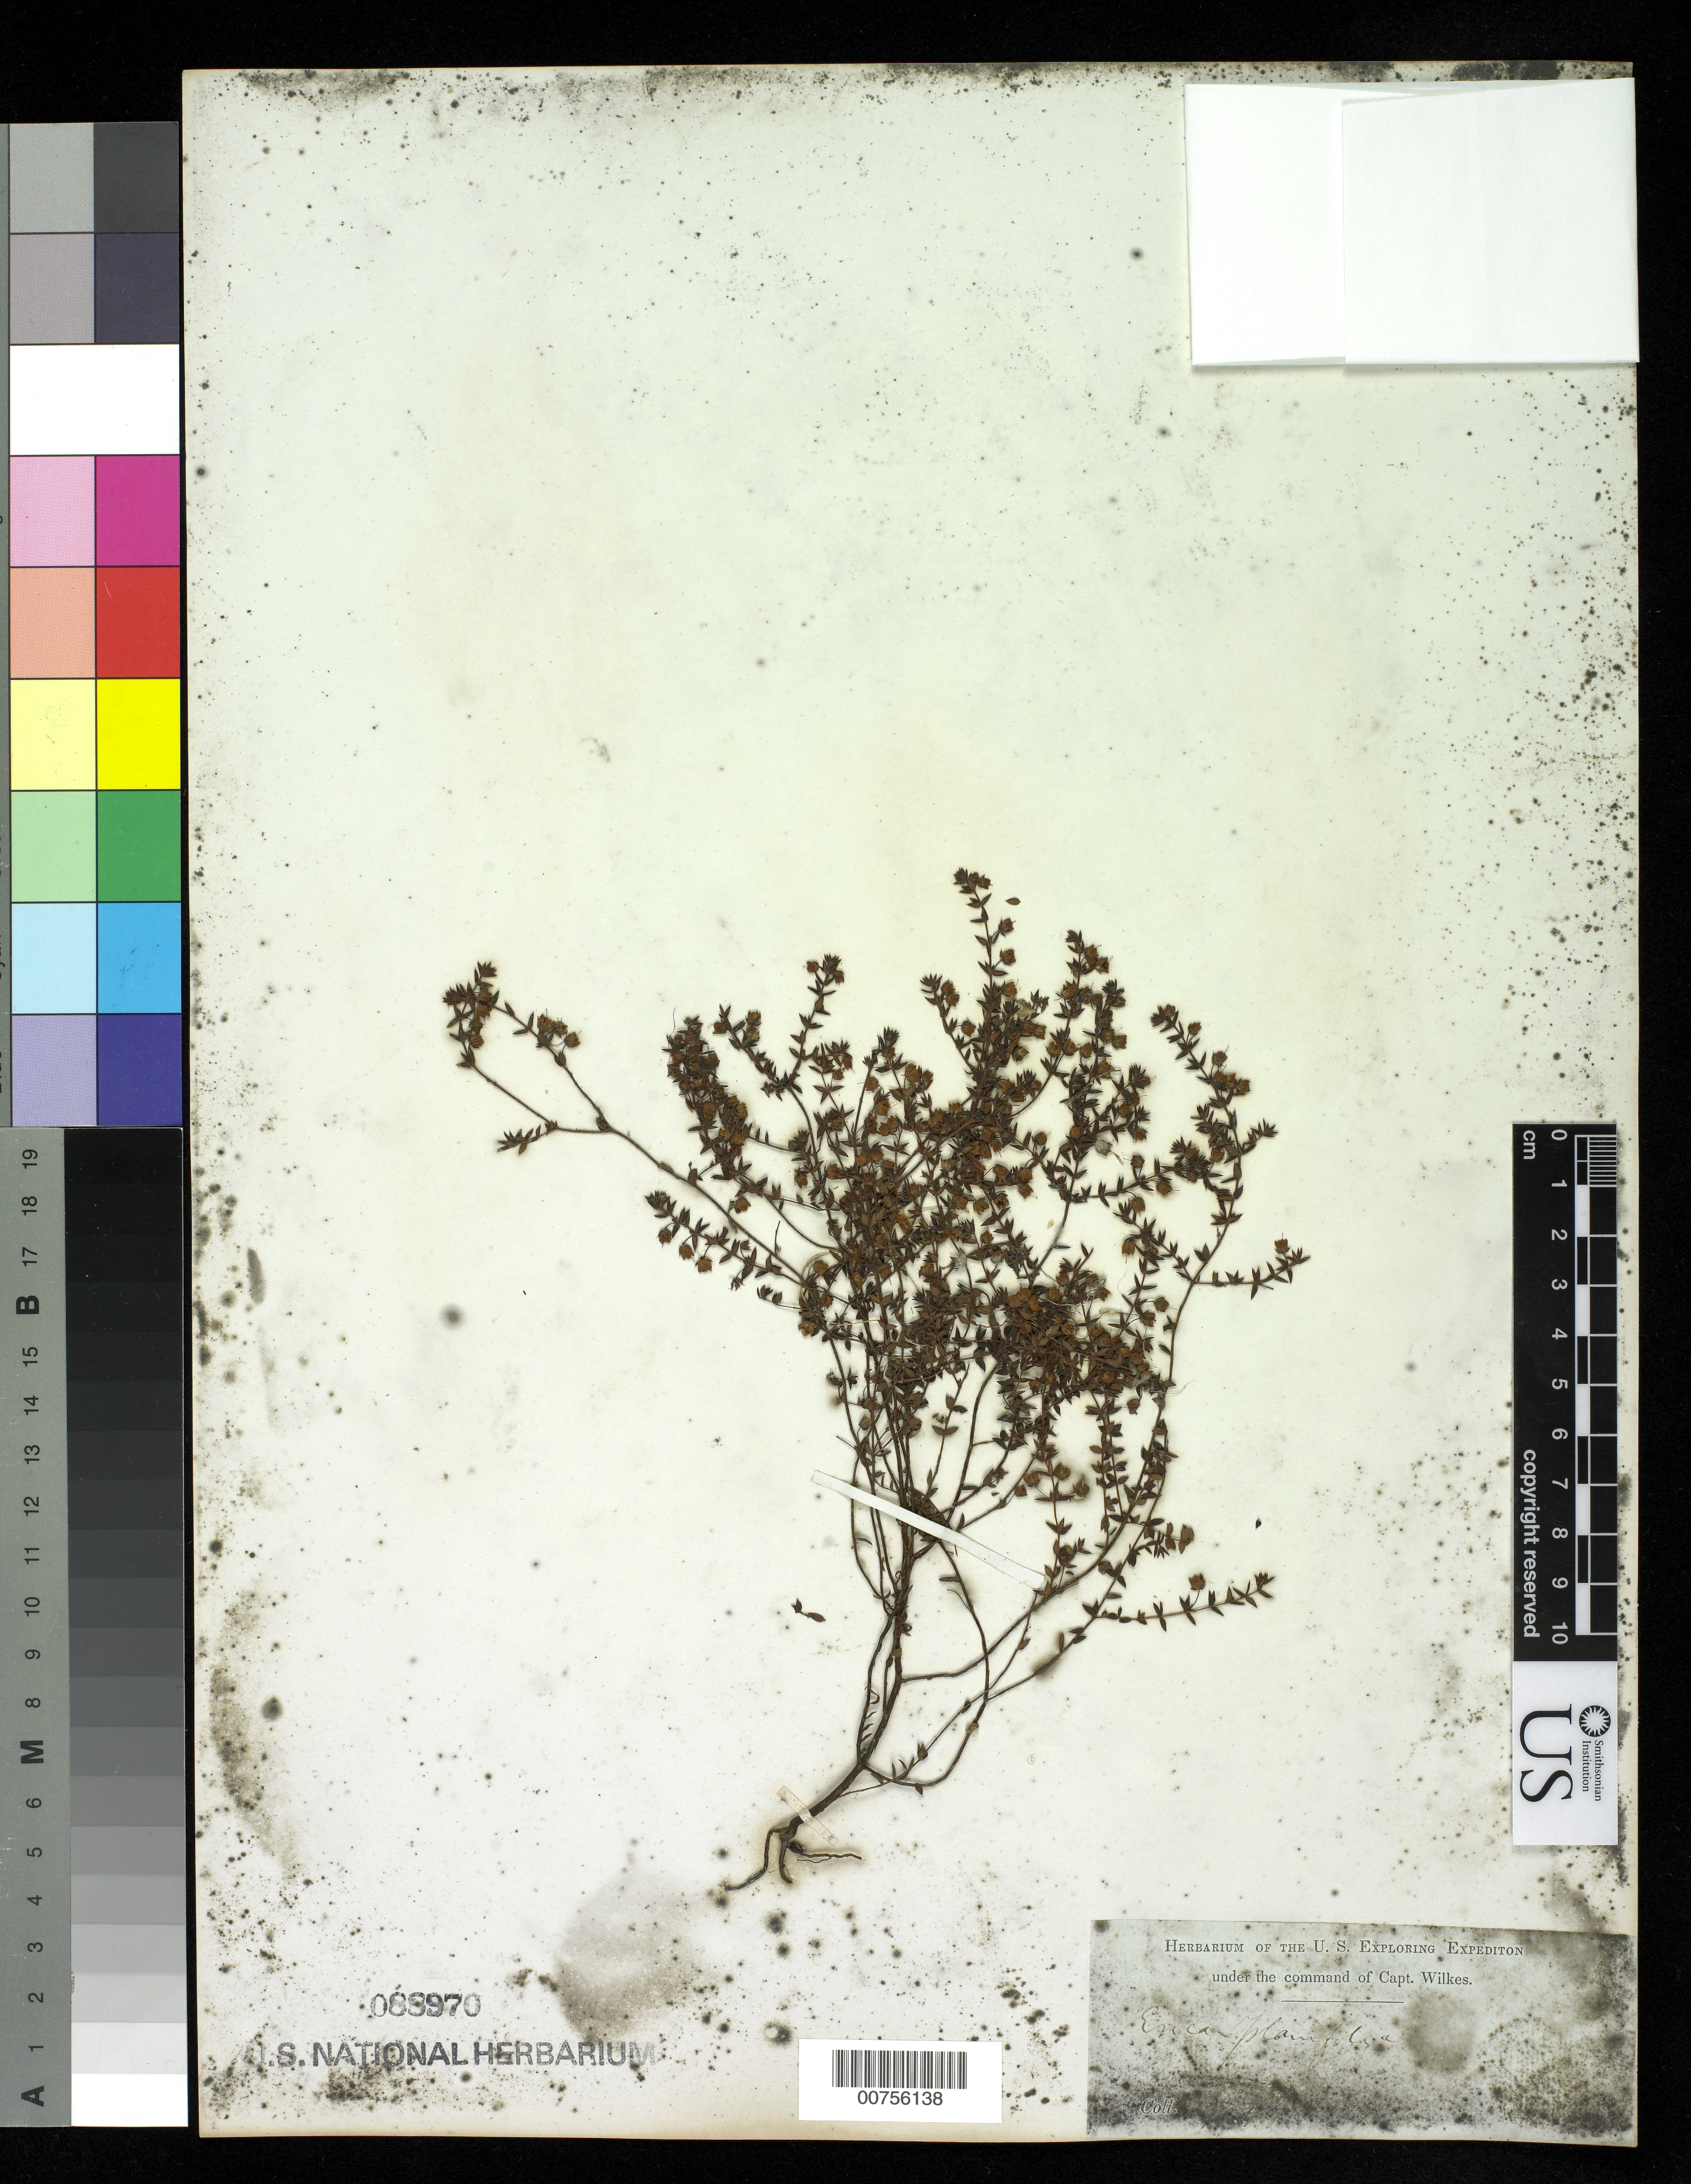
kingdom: Plantae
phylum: Tracheophyta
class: Magnoliopsida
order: Ericales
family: Ericaceae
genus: Erica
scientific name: Erica planifolia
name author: L.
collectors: Wilkes Explor. Exped.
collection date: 1838/1842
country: South Africa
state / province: Western Cape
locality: Cape of Good Hope. Cape Town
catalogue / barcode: US 88970